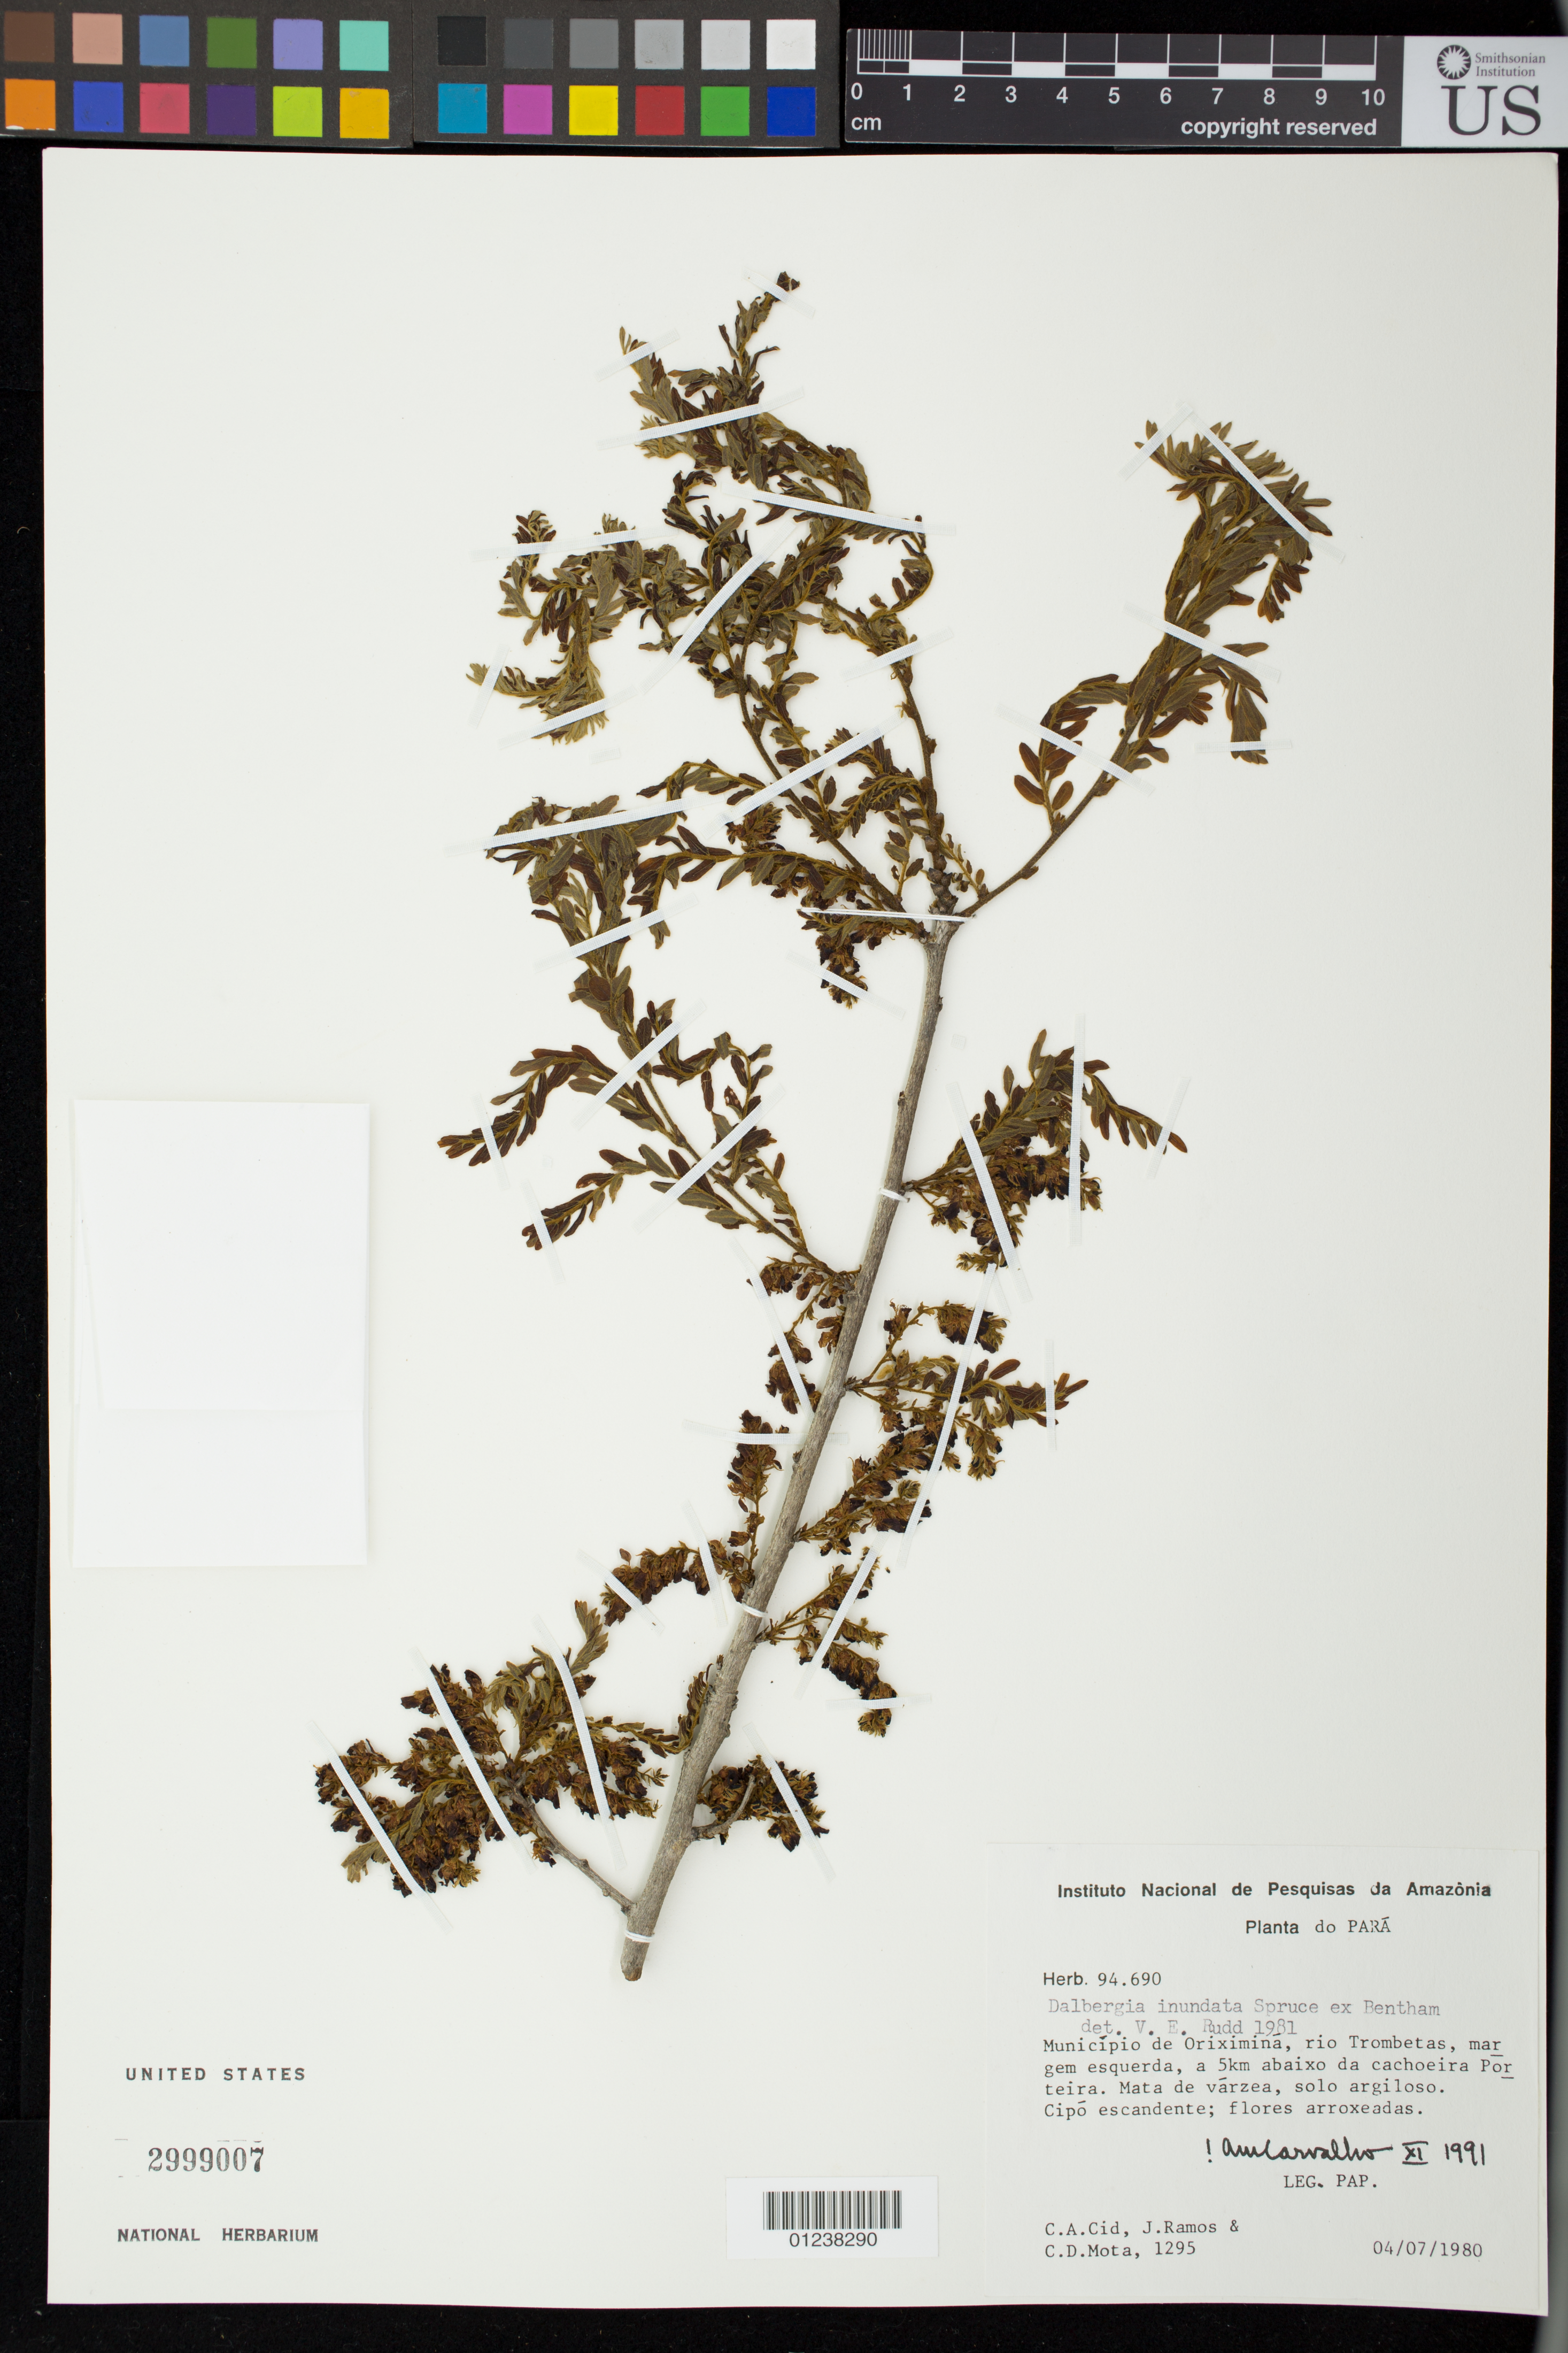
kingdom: Plantae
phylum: Tracheophyta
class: Magnoliopsida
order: Fabales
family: Fabaceae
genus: Dalbergia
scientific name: Dalbergia inundata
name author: Benth.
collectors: C. A. Cid Ferreira, J. Ramos & C. D. Mota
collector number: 1295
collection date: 1980-07-04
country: Brazil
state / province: Para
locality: Municipio de Oriximina, rio Trombetas, margem esquerda, a 5km abaixo da cachoeira Porteira.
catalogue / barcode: US 2999007